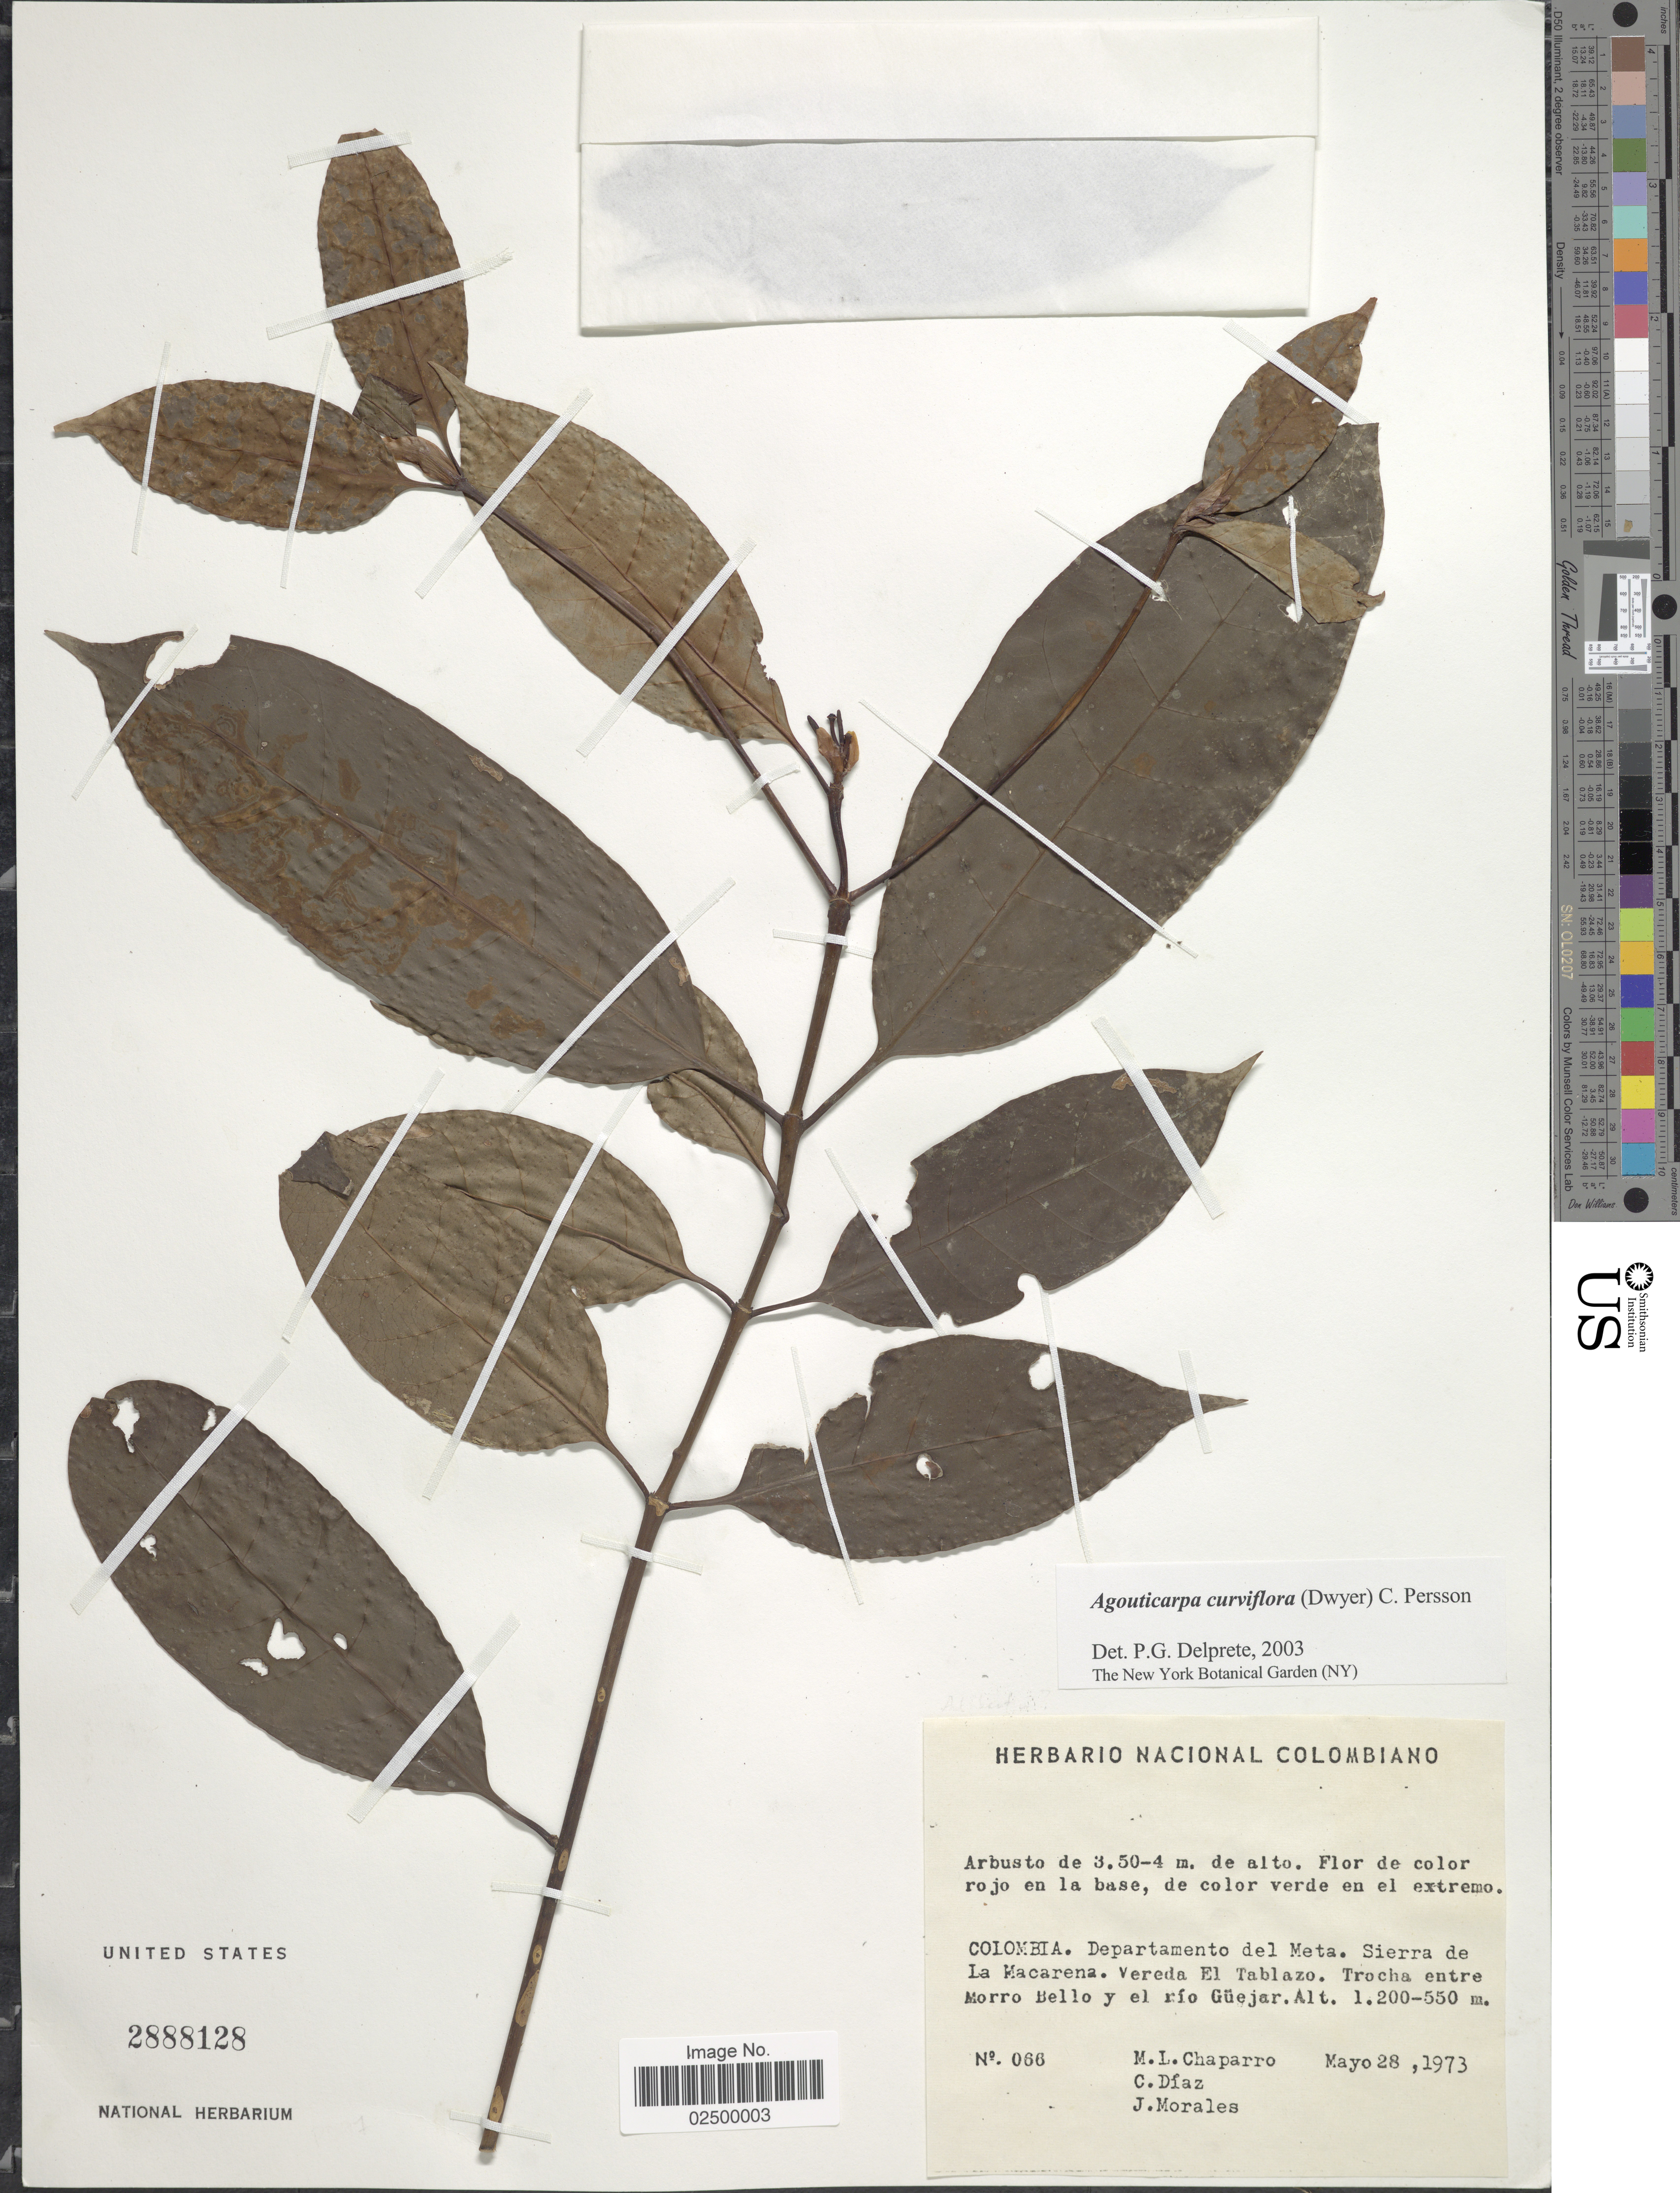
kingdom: Plantae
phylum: Tracheophyta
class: Magnoliopsida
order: Gentianales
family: Rubiaceae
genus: Agouticarpa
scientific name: Agouticarpa curviflora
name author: (Dwyer) C.H. Perss.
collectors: M. Chaparro, C. Díaz & J. Morales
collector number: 066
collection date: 1973-05-28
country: Colombia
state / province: Meta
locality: Departamento del Meta, Sierra de La Macarena, Vereda El Tablazo, Trocha entre Morro Bello y el rio Guejar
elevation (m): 550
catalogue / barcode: US 2888128